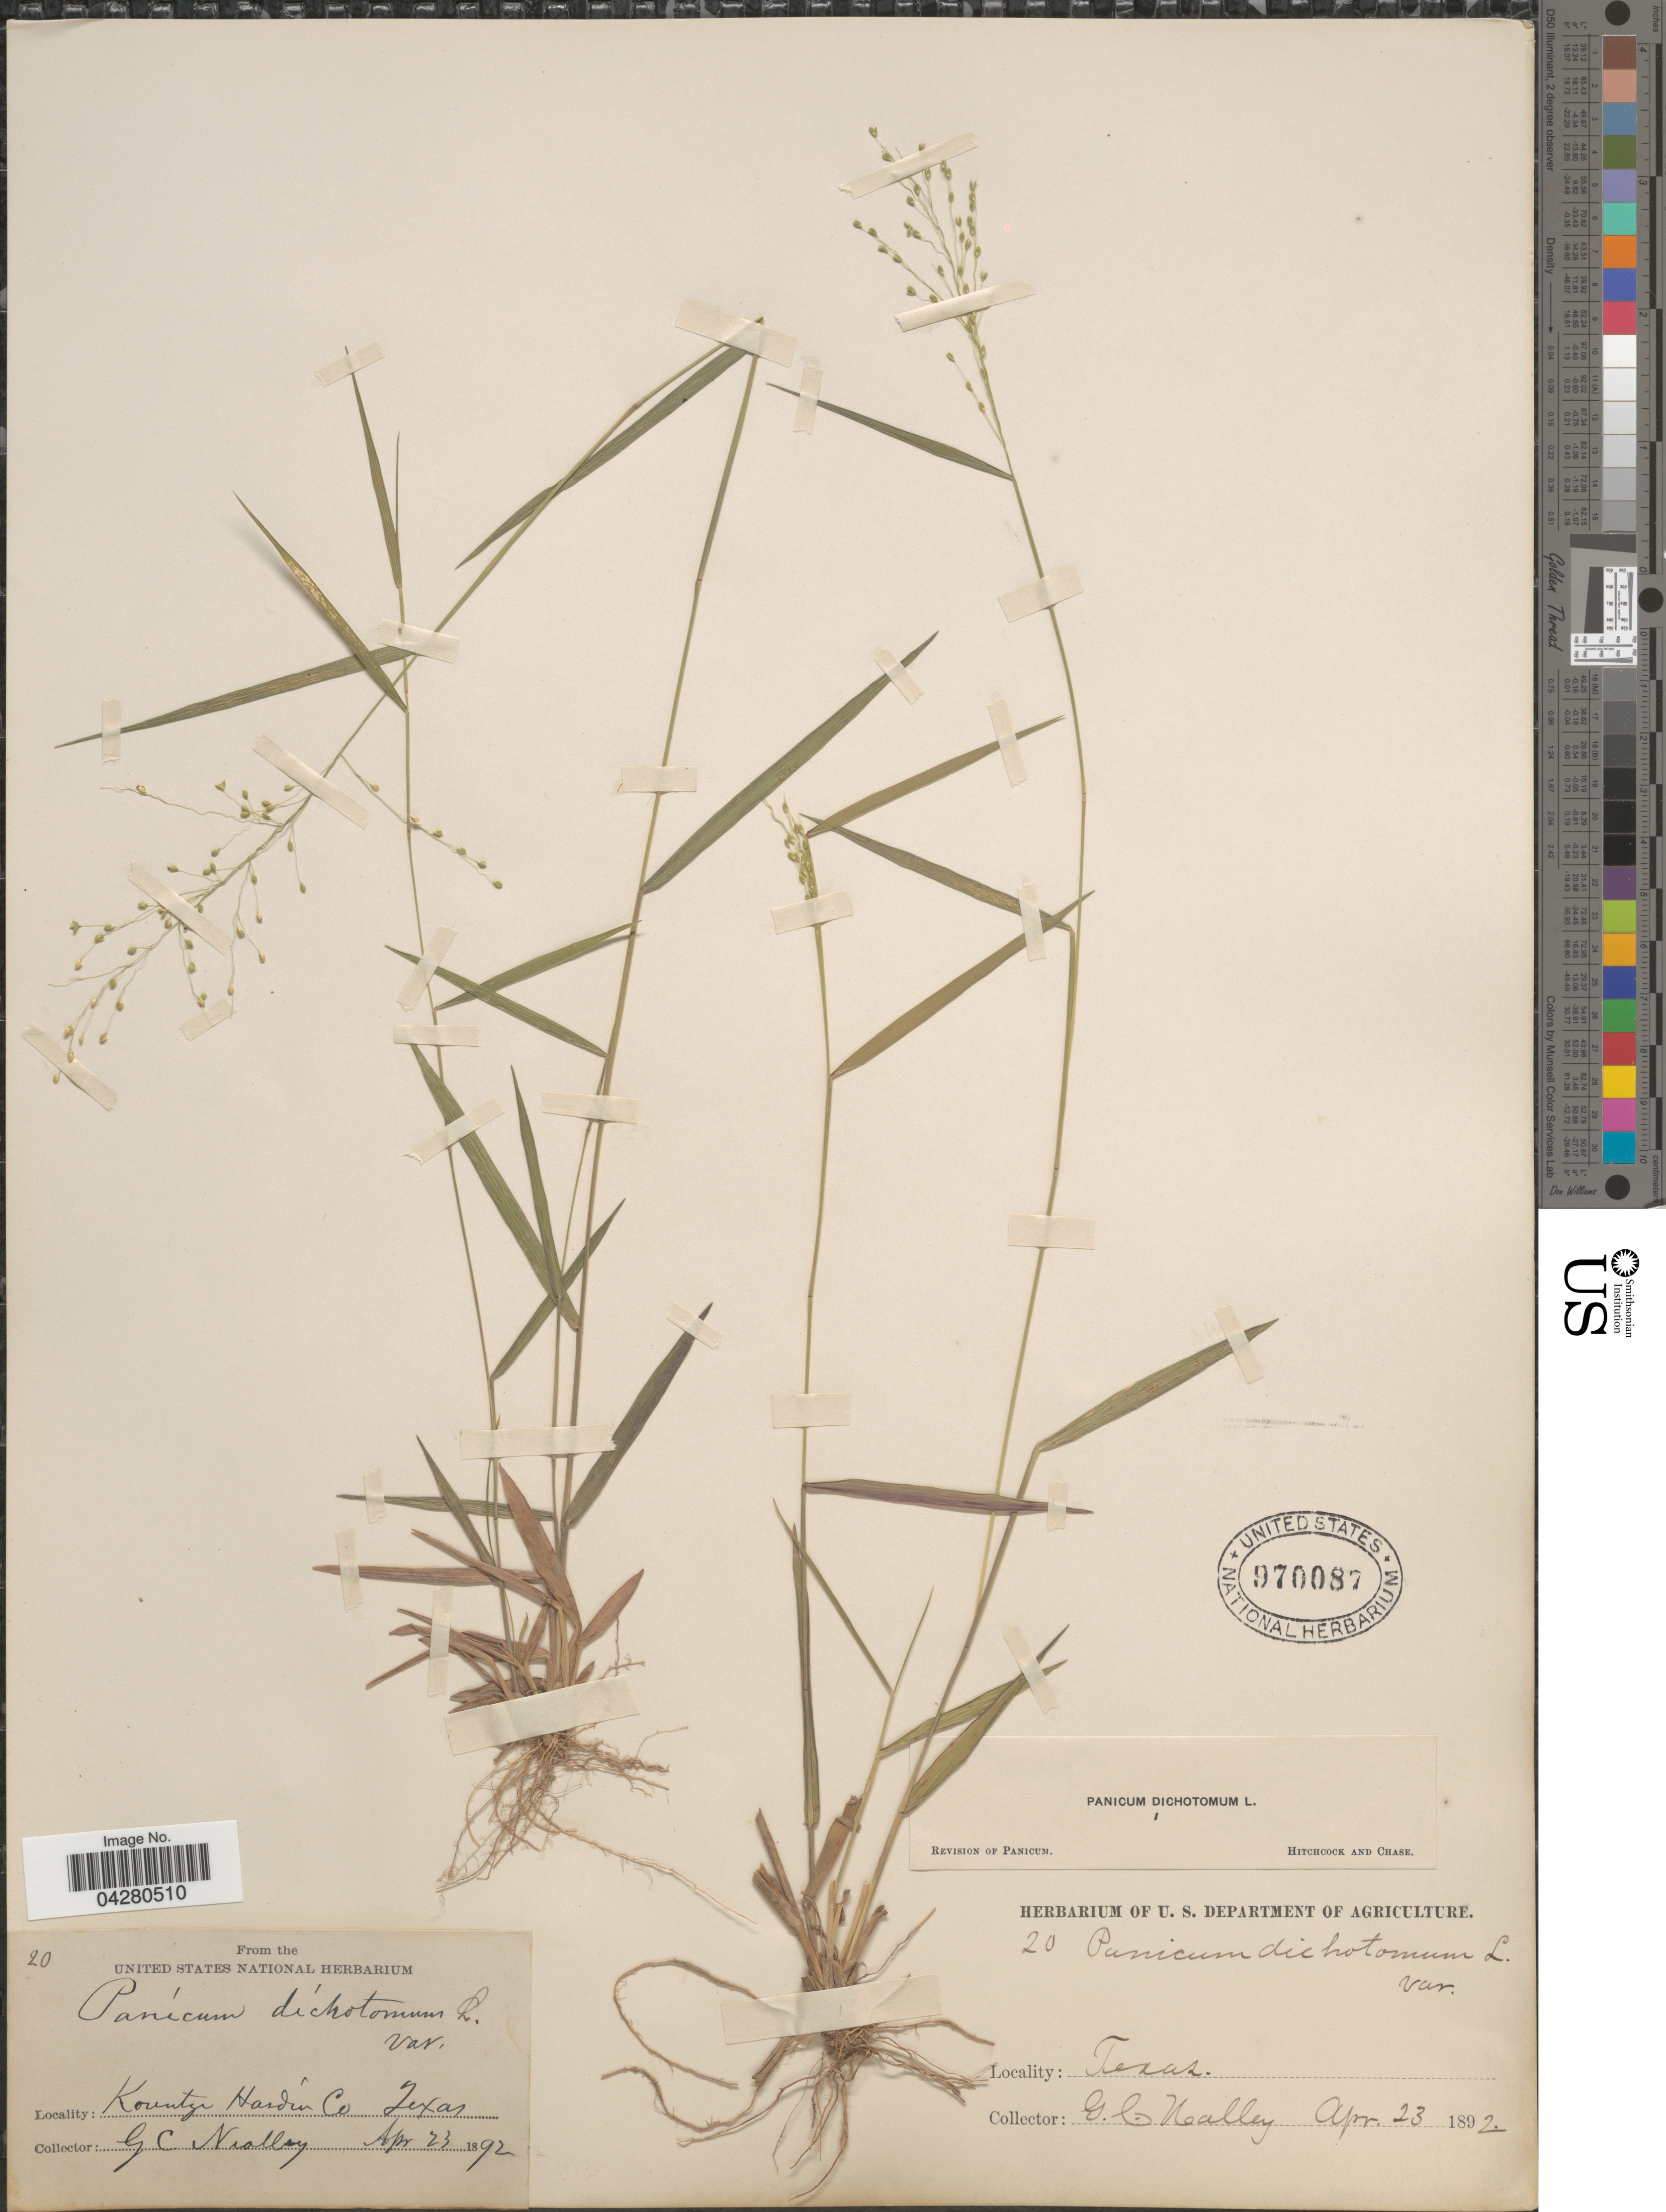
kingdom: Plantae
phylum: Tracheophyta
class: Liliopsida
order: Poales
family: Poaceae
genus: Dichanthelium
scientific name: Dichanthelium dichotomum var. dichotomum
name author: (L.) Gould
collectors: G. C. Nealley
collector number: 10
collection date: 1892-04-23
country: United States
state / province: Texas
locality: Kounty Hardin Co.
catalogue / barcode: US 970087